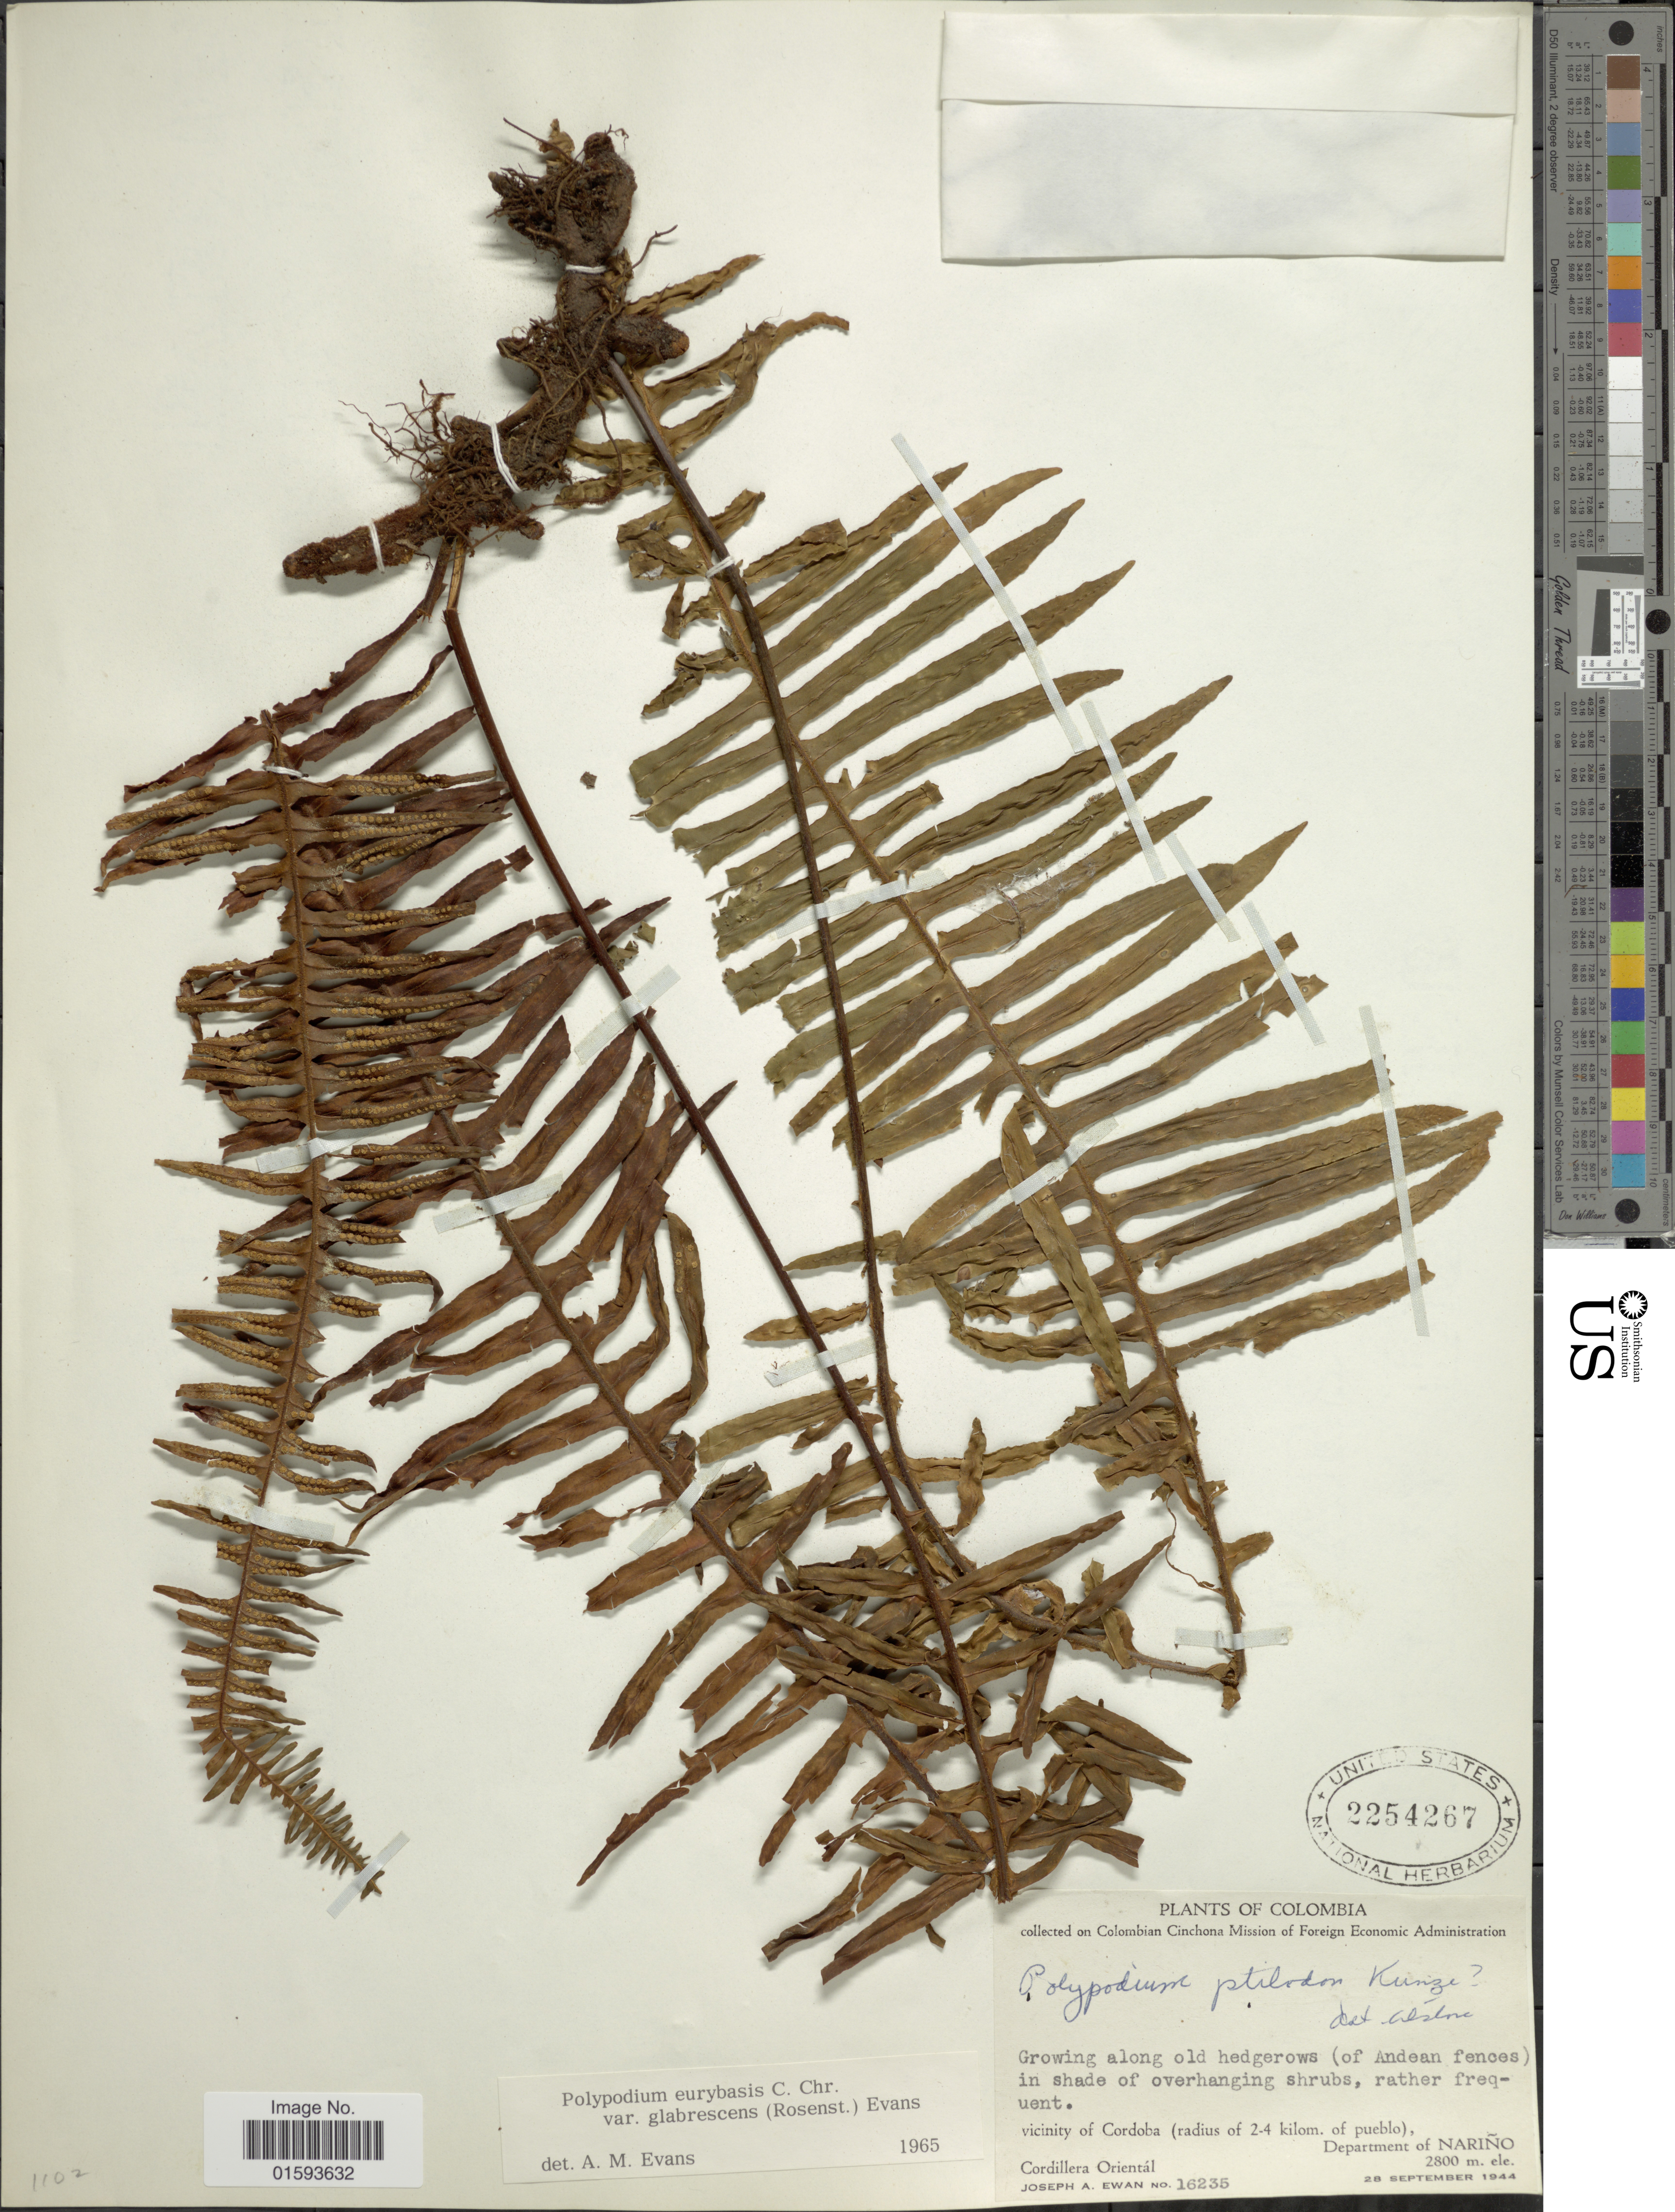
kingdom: Plantae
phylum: Tracheophyta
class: Polypodiopsida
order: Polypodiales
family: Polypodiaceae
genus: Pecluma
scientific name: Pecluma eurybasis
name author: (C. Chr.) M.G. Price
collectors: J. A. Ewan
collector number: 16235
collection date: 1944-09-28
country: Colombia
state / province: Nariño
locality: Vicinity of Cordoba (radius of 2-4 kilom. of pueblo) Cordillera Oriental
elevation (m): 2800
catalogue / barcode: US 2254267